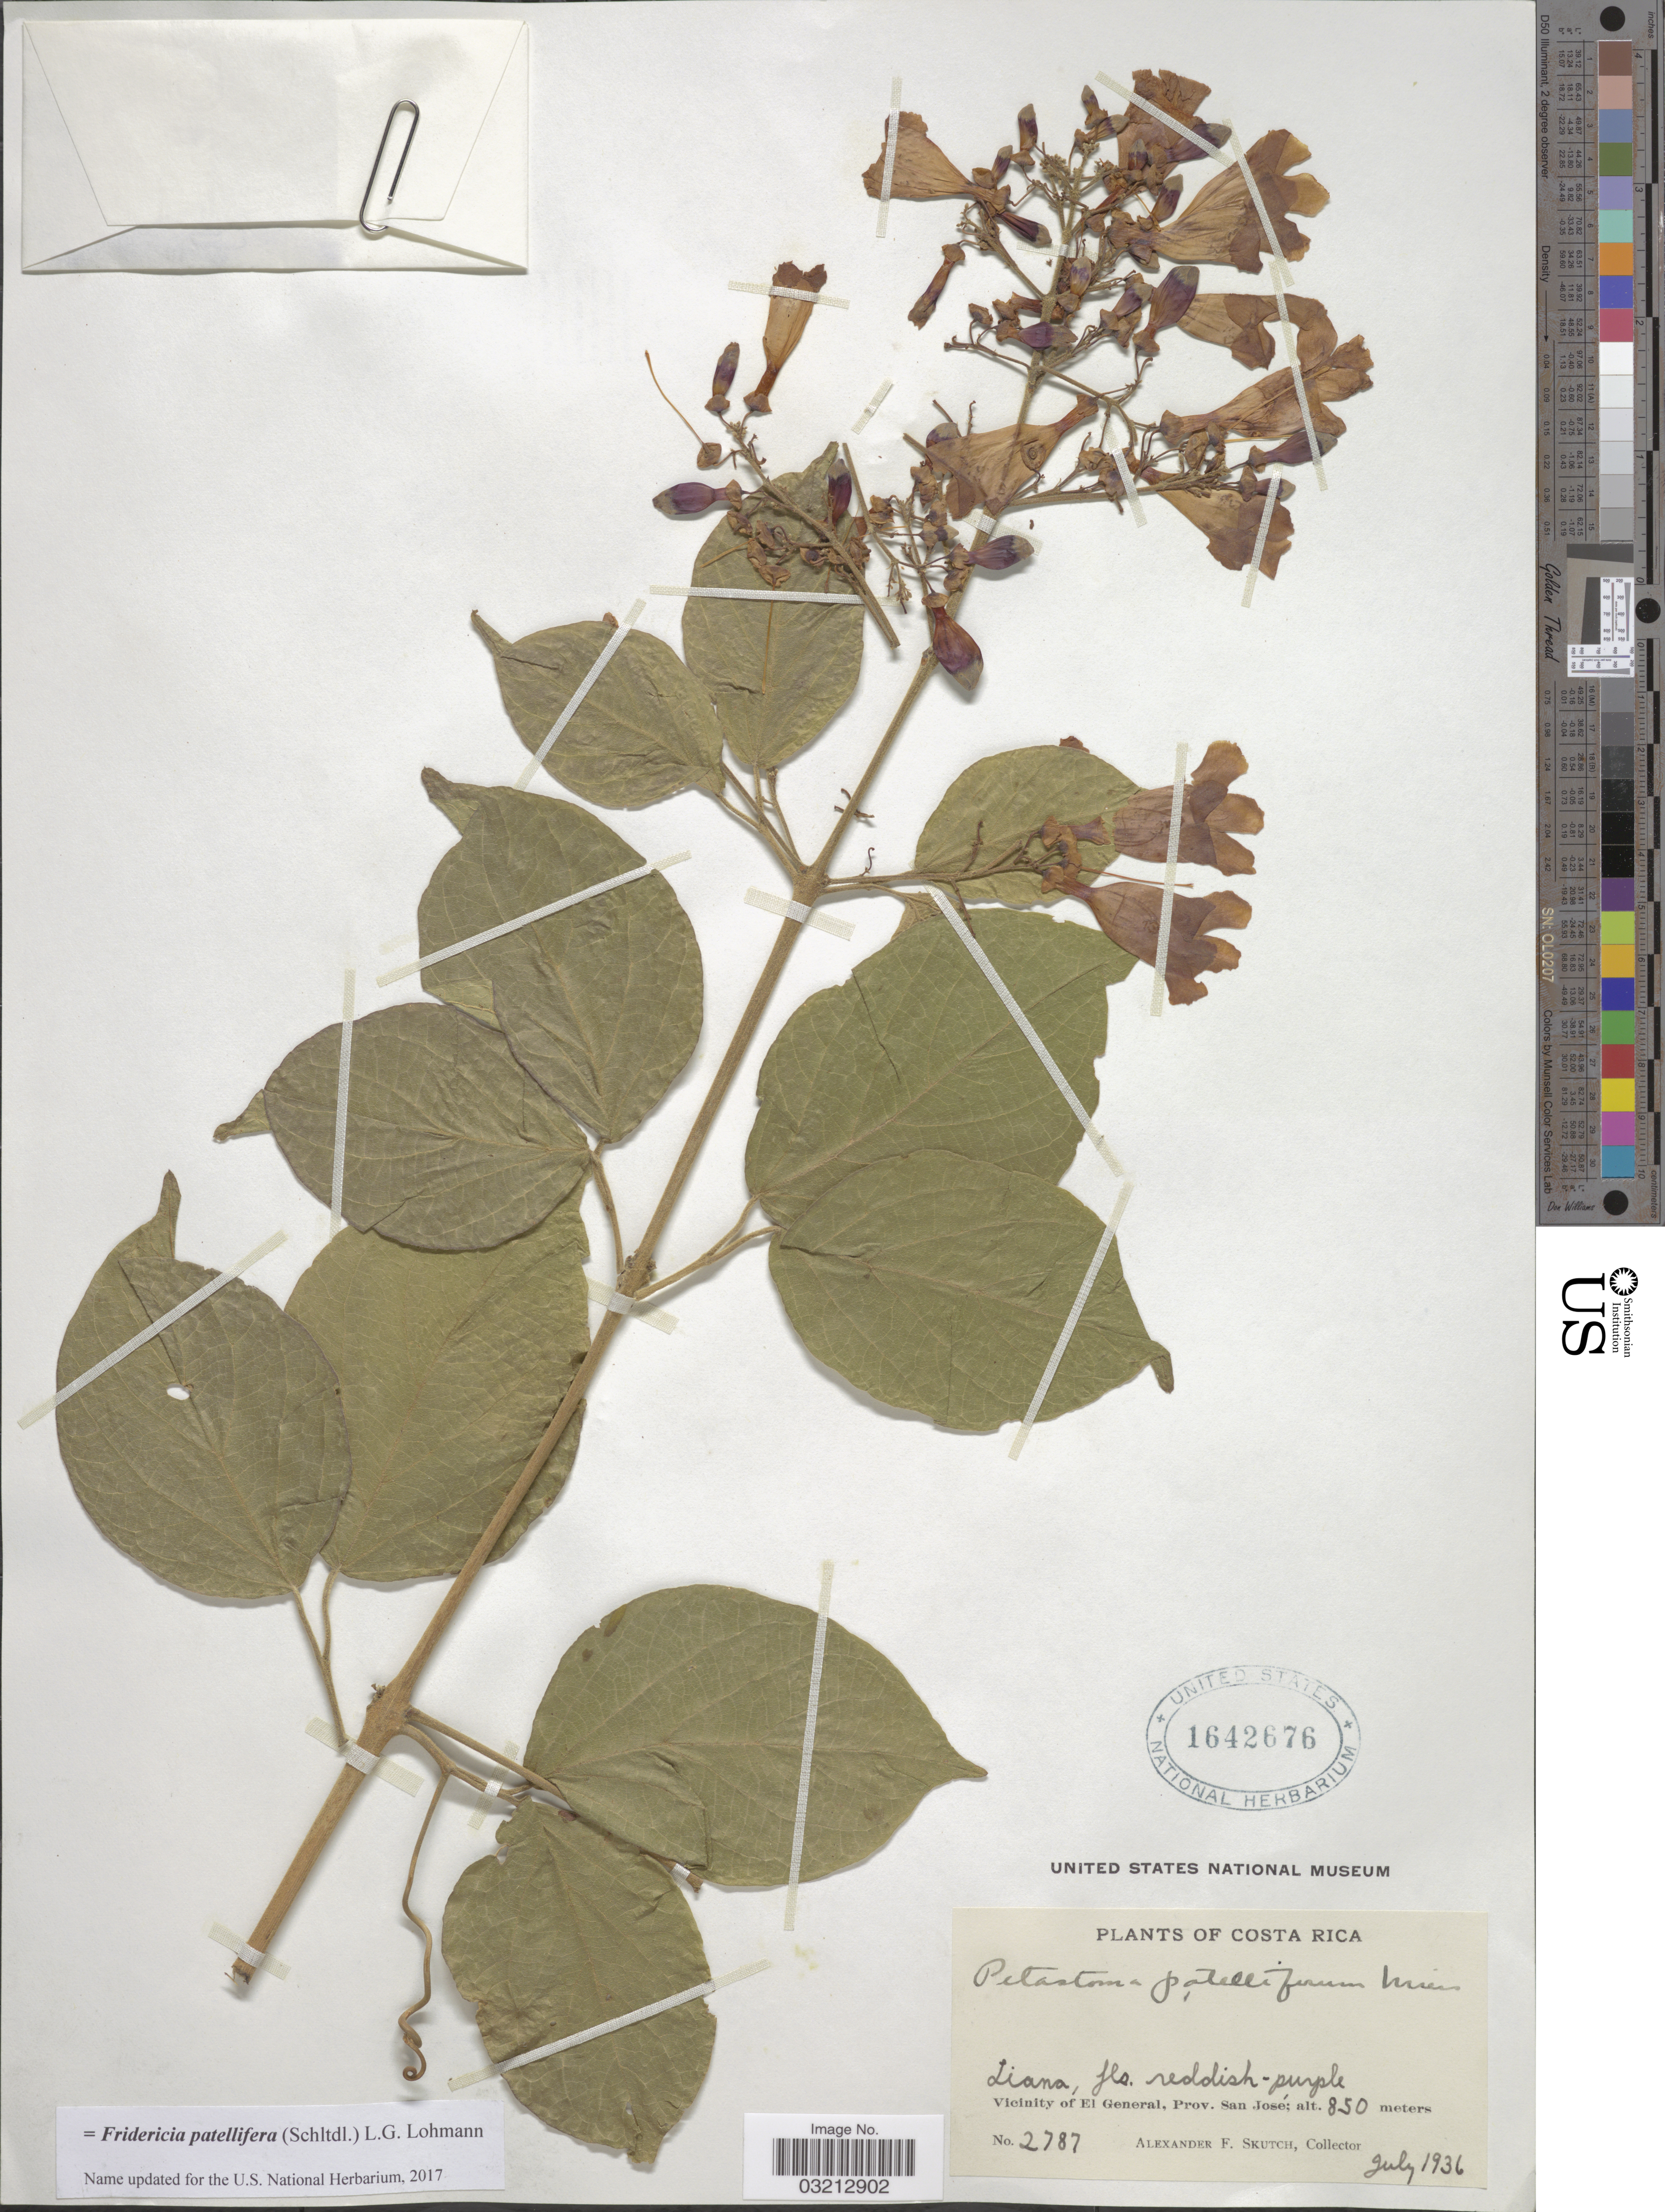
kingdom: Plantae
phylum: Tracheophyta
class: Magnoliopsida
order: Lamiales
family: Bignoniaceae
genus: Fridericia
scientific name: Fridericia patellifera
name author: (Schltdl.) L.G. Lohmann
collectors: A. F. Skutch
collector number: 2787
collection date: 1936-07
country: Costa Rica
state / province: San José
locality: Vicinity of El General.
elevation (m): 850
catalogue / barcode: US 1642676